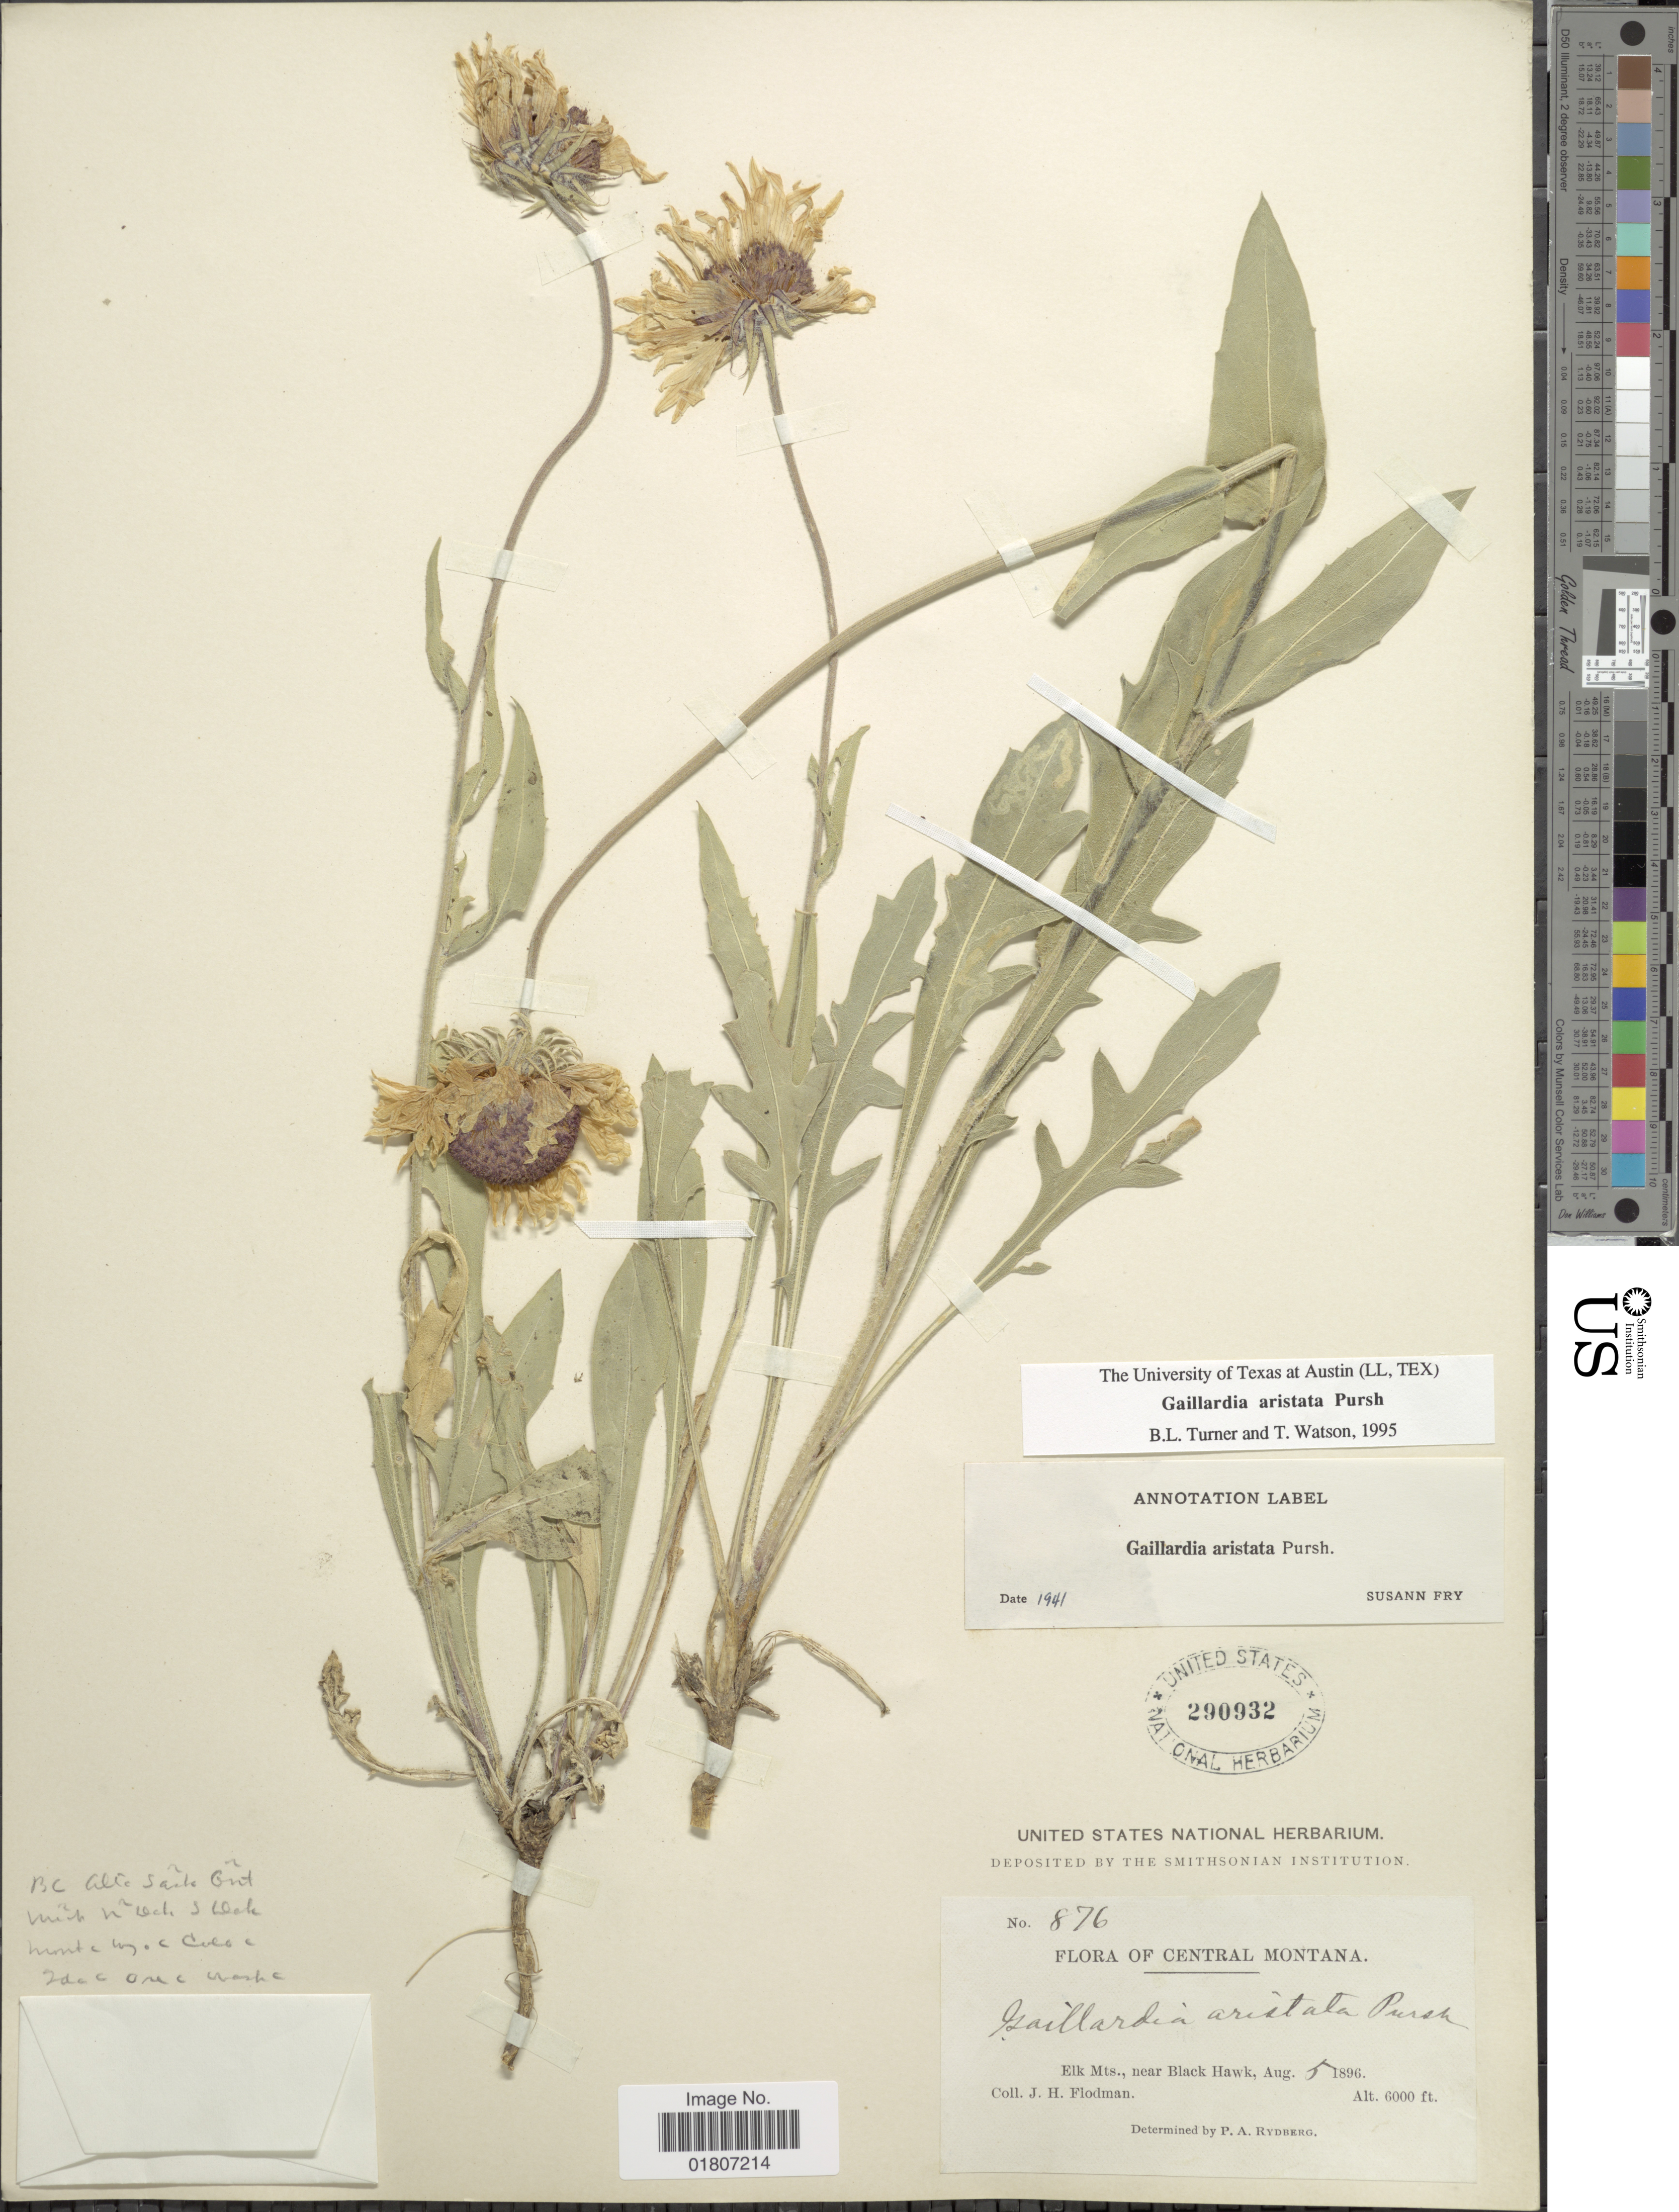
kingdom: Plantae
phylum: Tracheophyta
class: Magnoliopsida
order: Asterales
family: Asteraceae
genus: Gaillardia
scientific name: Gaillardia aristata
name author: Pursh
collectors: J. Flodman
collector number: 876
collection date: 1896-08-05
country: United States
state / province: Montana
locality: Central Montana. Elk Mts., near Black Hawk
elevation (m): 1829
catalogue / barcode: US 290932